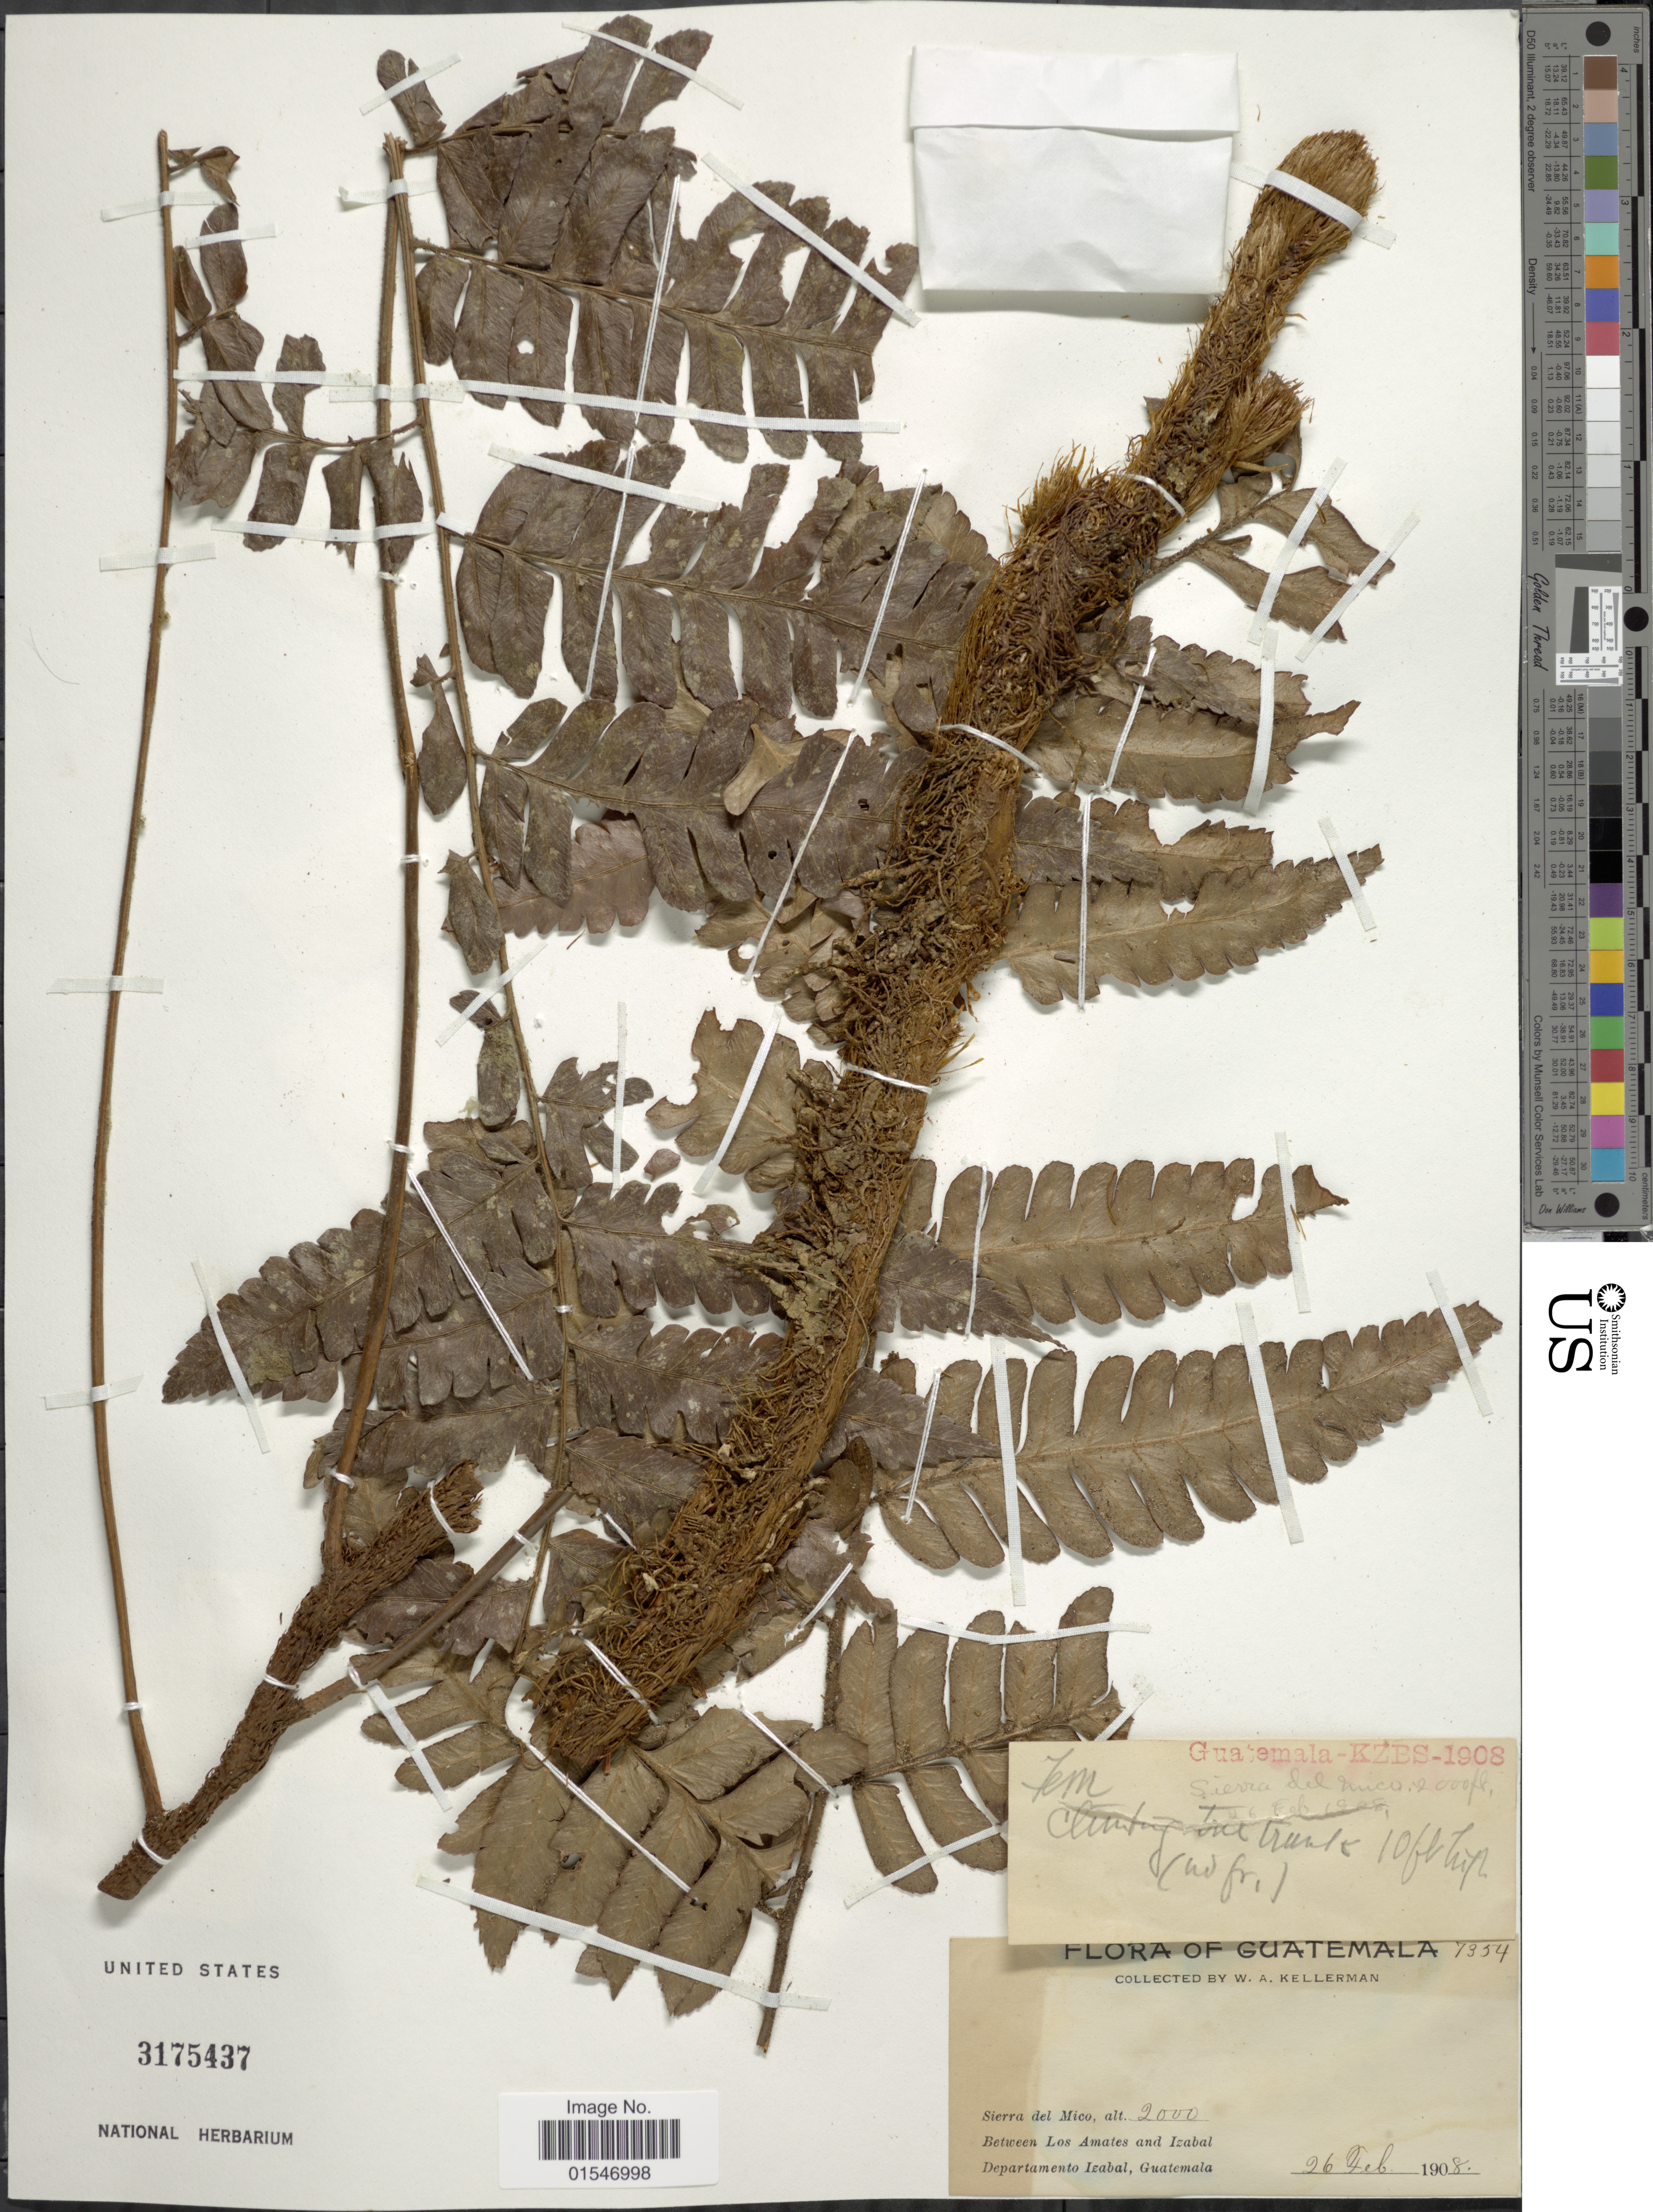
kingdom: Plantae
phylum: Tracheophyta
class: Polypodiopsida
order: Polypodiales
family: Dryopteridaceae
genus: Polybotrya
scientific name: Polybotrya caudata f. villosa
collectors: W. Kellerman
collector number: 7354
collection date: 1908-02-26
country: Guatemala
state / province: Izabal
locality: Guatemala. Sierra del Mico. Between Los Amates and Izabal. Departamento Izabal, Guatemala.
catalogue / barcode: US 3175437